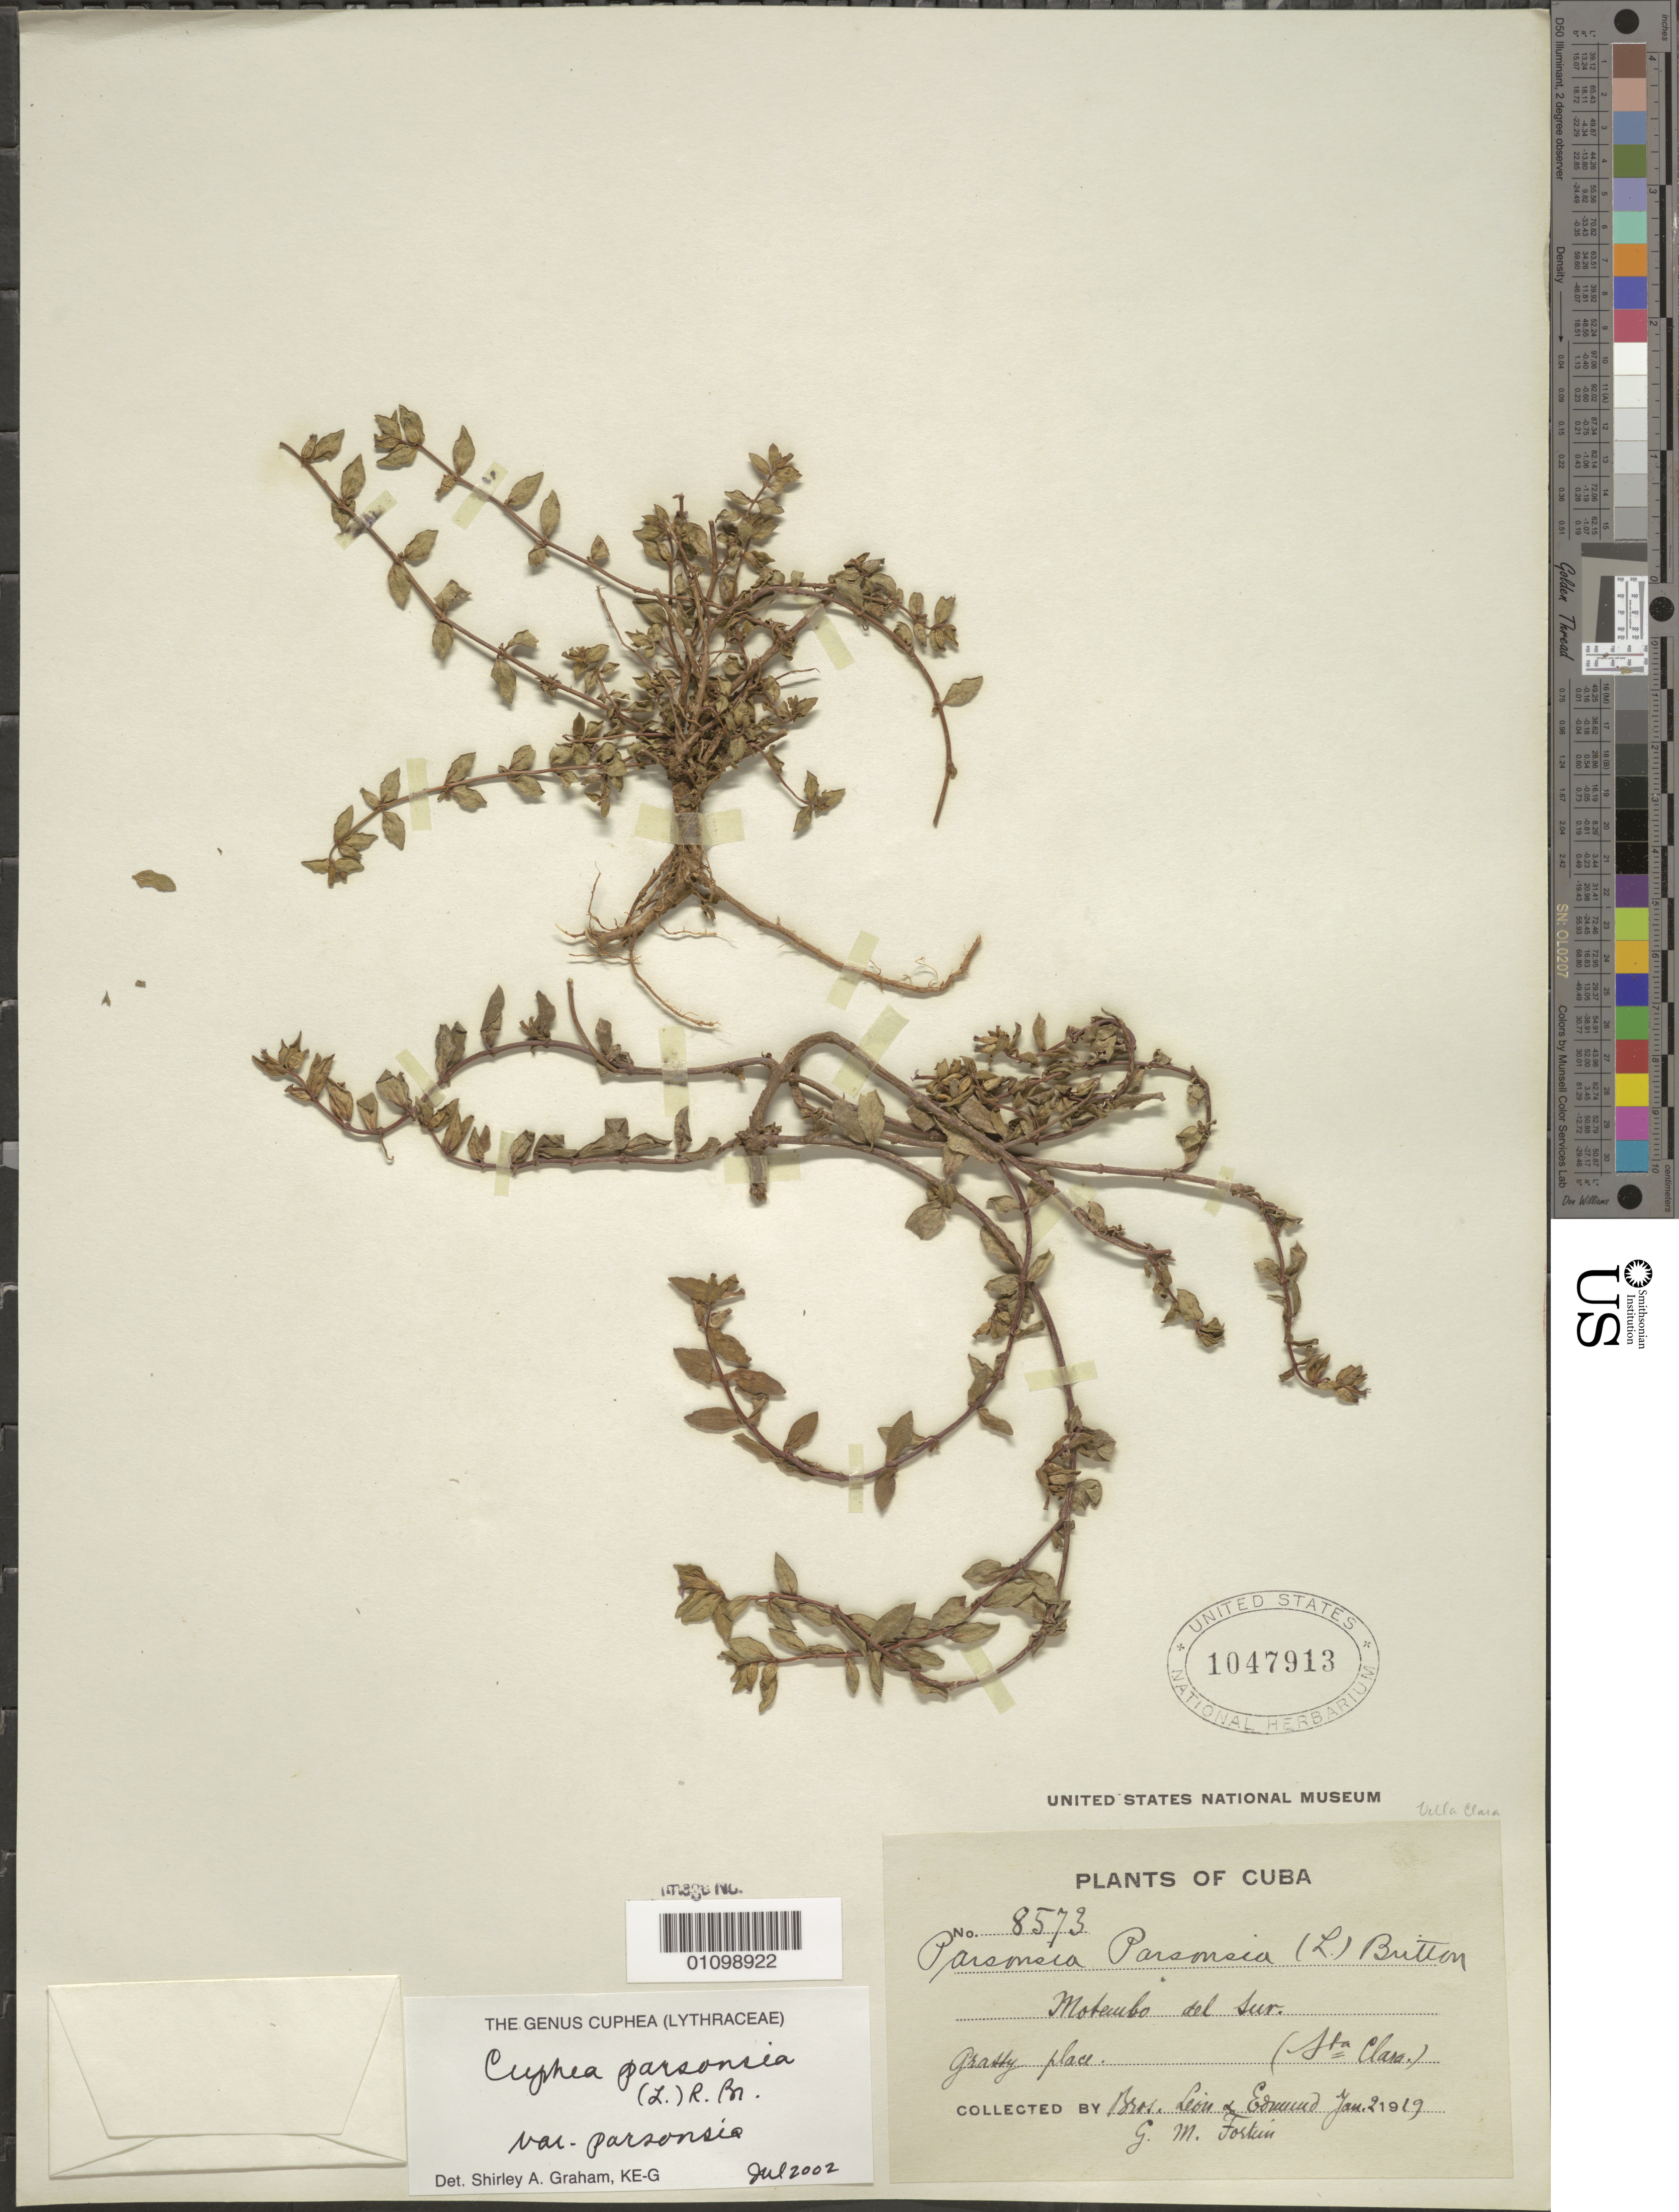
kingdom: Plantae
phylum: Tracheophyta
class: Magnoliopsida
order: Myrtales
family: Lythraceae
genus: Cuphea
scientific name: Cuphea parsonsia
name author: (L.) R. Br. ex Steud.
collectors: Bro. León, B. Edmond & G. Fortun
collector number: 8573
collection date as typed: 02 Jan 1919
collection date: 1919-01-02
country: Cuba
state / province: Villa Clara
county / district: Santa Clara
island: Cuba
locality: Mobeuibo del Sur Ghastly place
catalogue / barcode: US 1047913